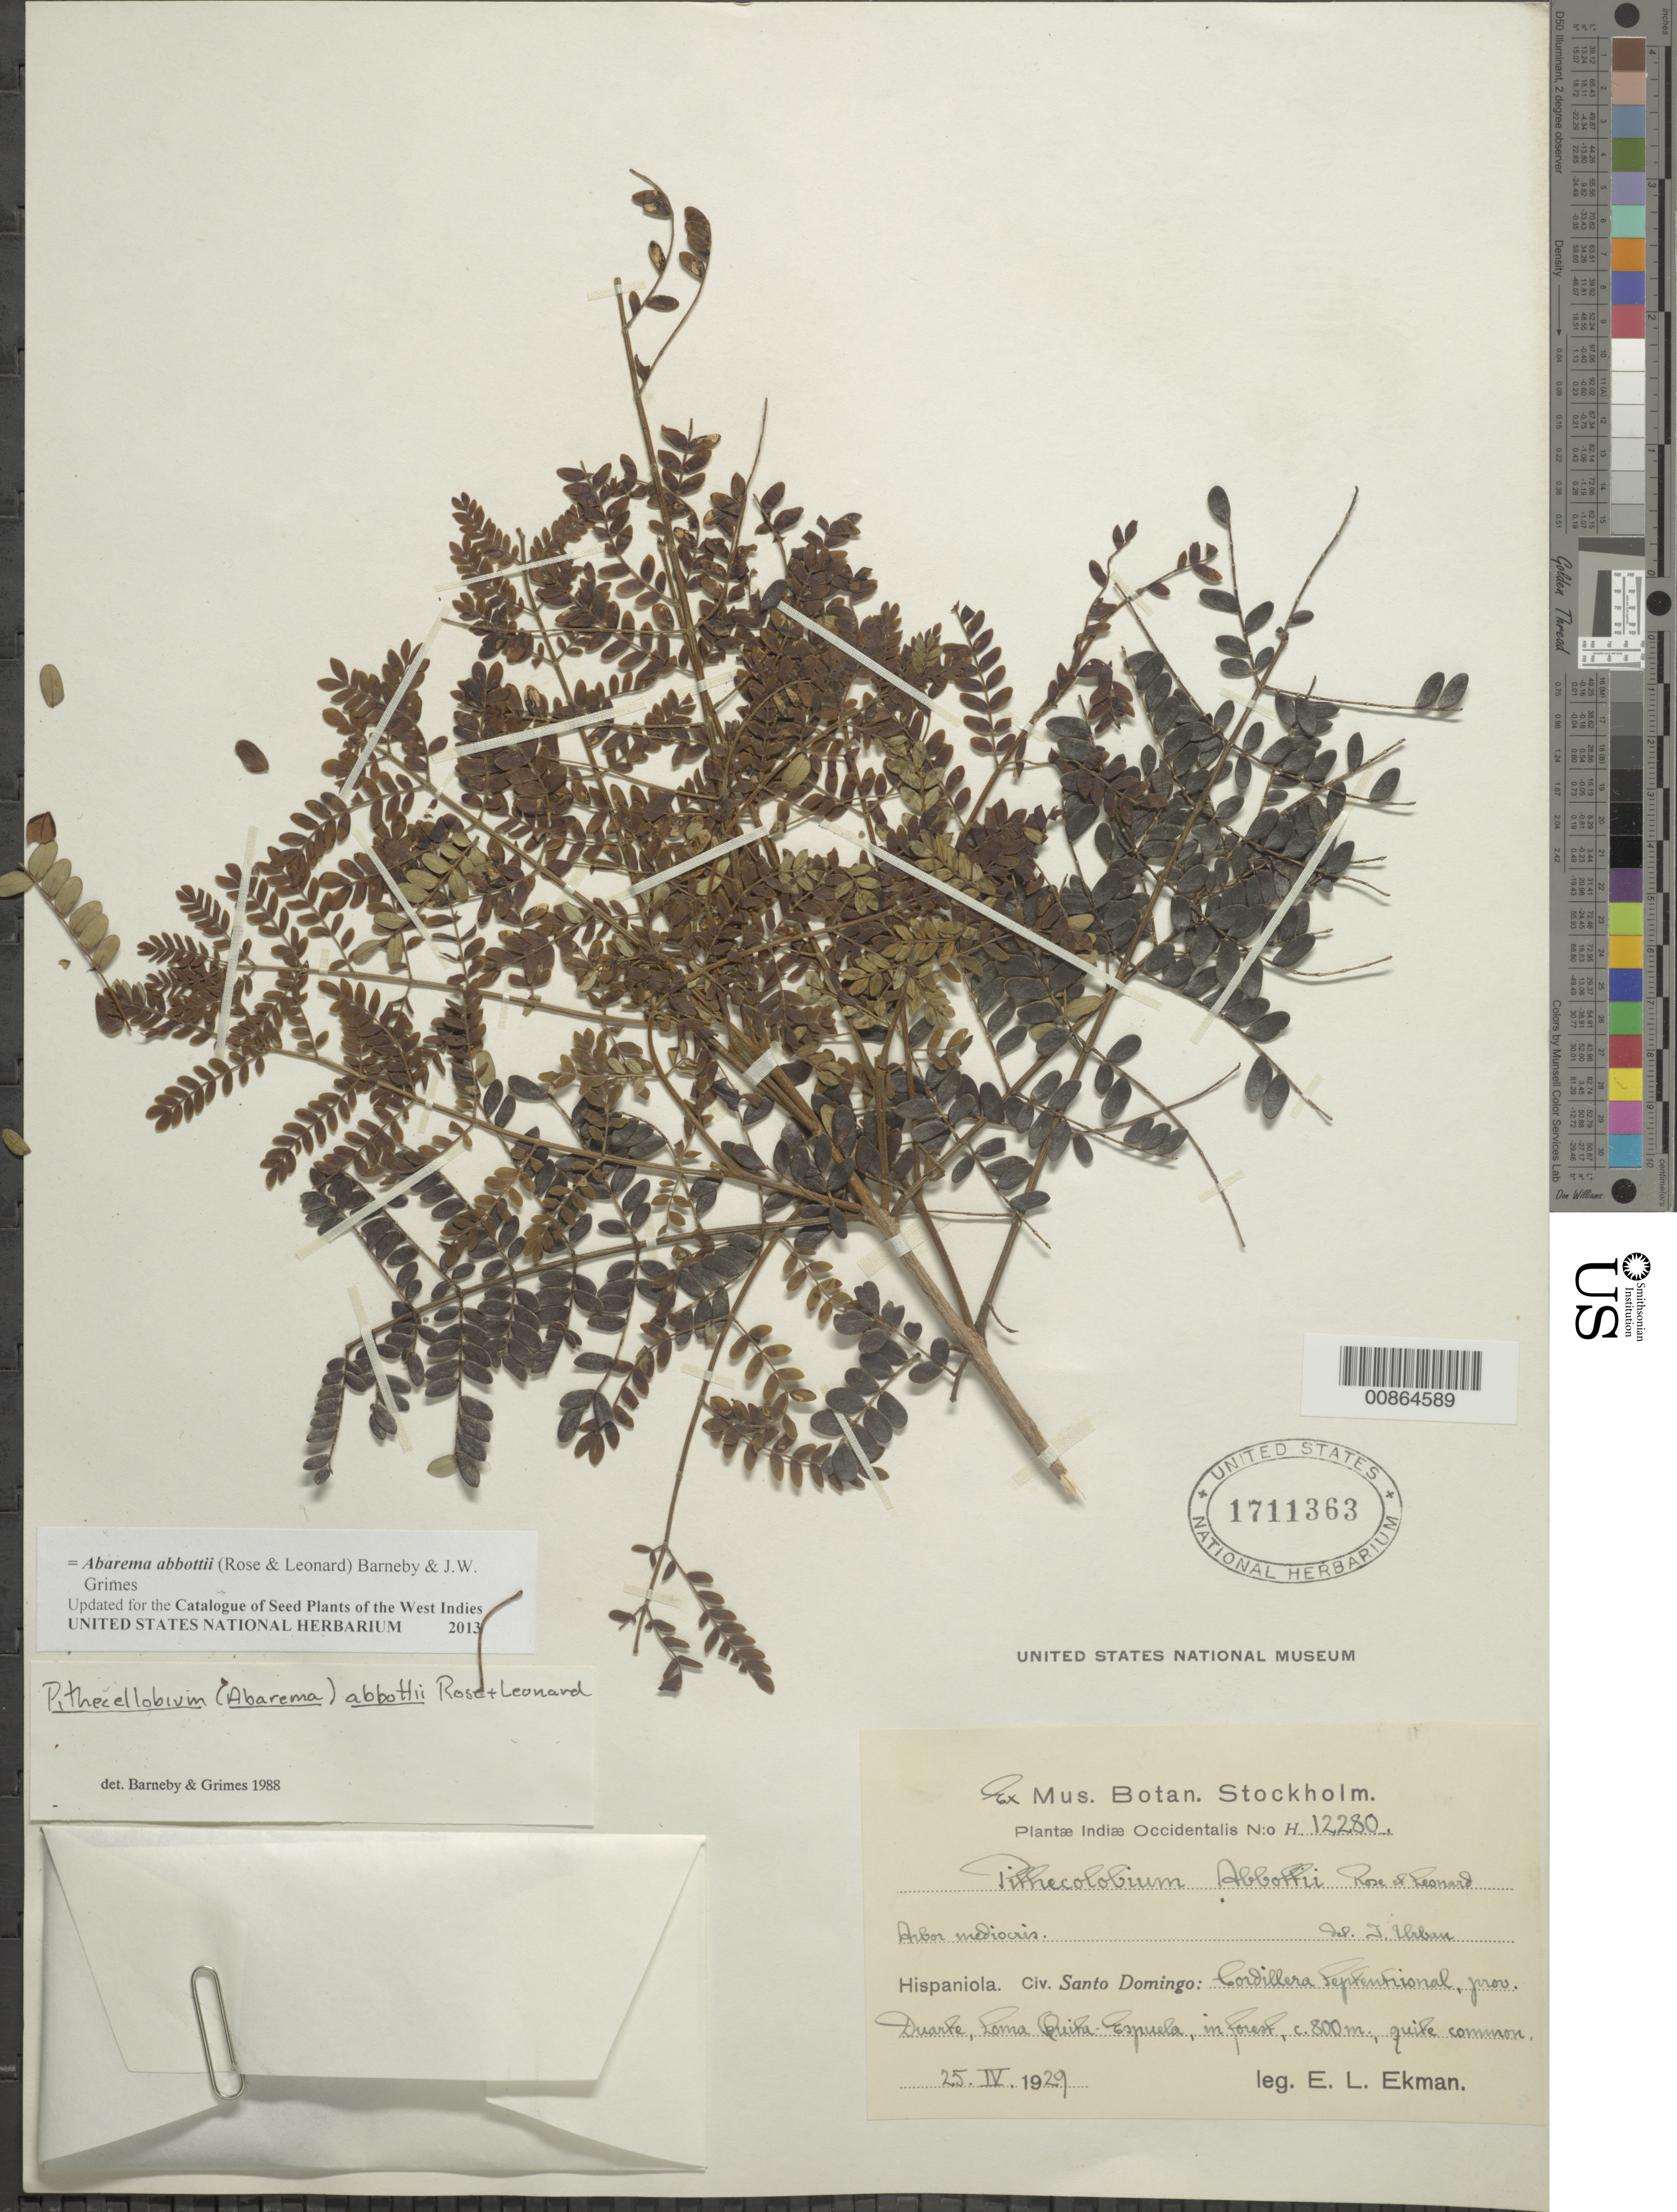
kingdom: Plantae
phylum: Tracheophyta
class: Magnoliopsida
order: Fabales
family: Fabaceae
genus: Jupunba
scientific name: Jupunba abbottii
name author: (Rose & Leonard) Britton & Rose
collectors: E. L. Ekman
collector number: H 12280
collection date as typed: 25 Apr 1929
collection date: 1929-04-25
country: Dominican Republic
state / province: Duarte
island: Hispaniola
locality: Cordillera Septentrional, Loma Quita-Espuela.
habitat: In forest.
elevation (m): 800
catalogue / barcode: US 1711363